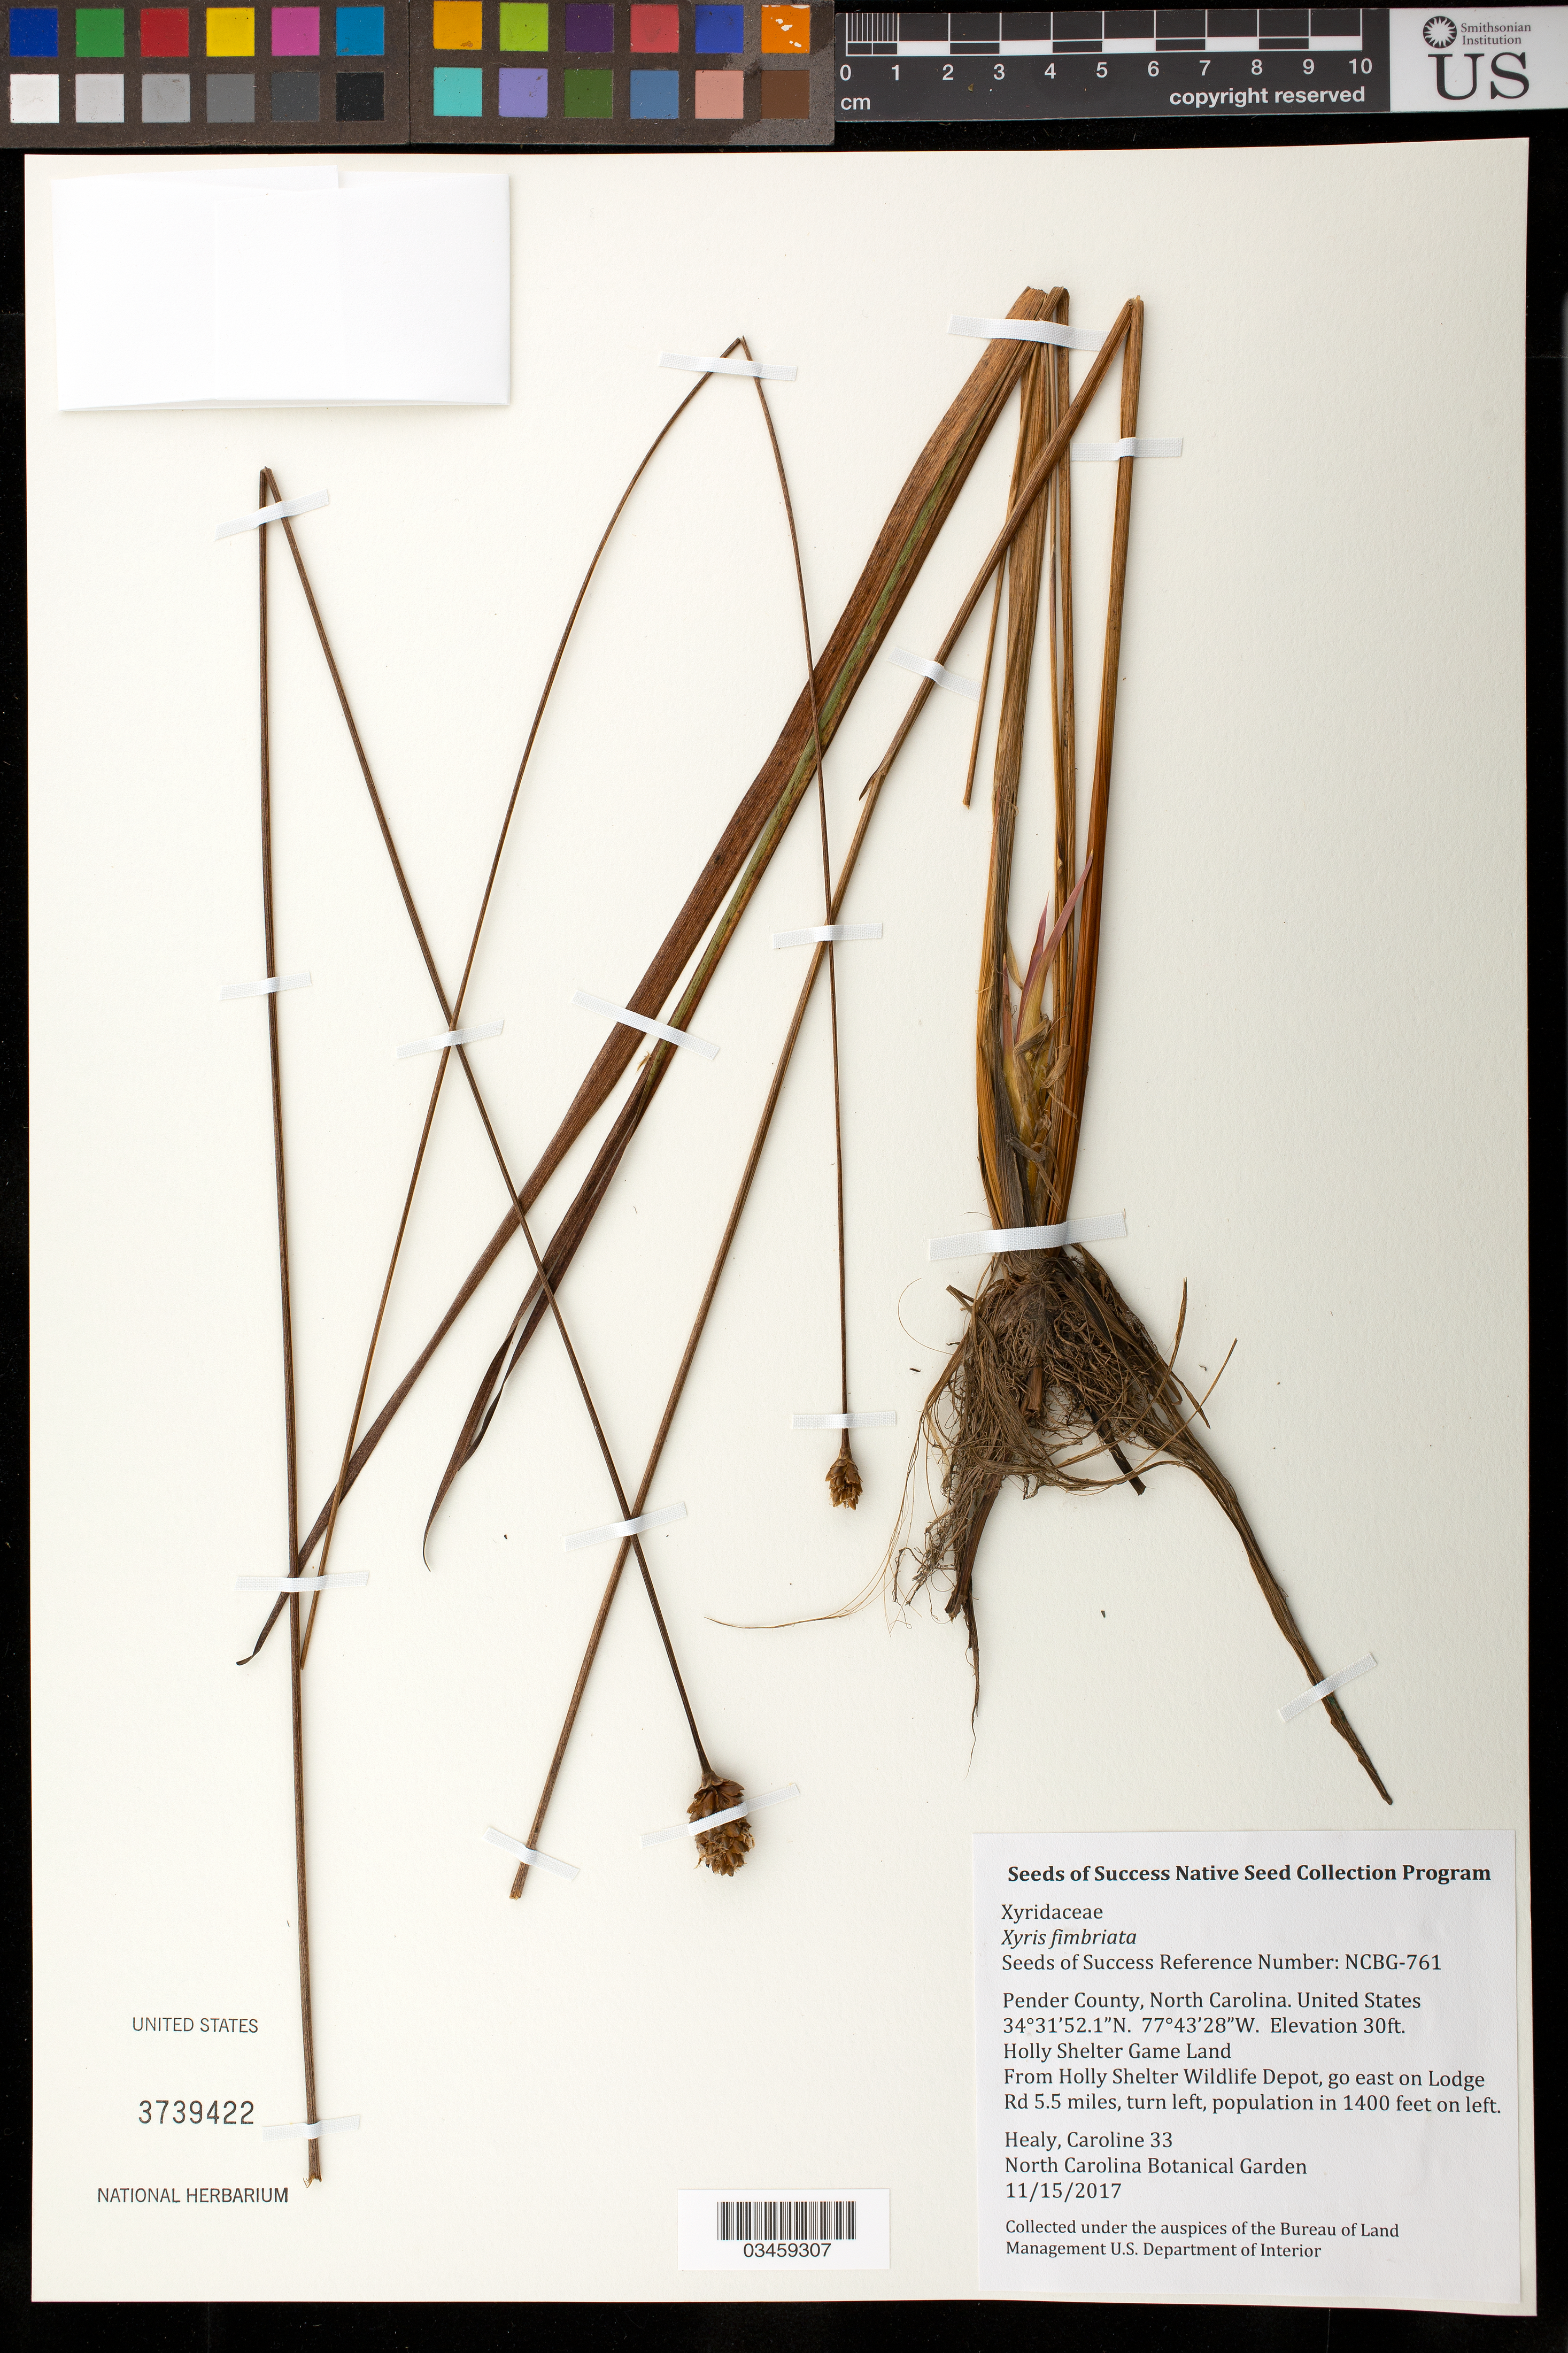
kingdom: Plantae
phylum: Tracheophyta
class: Liliopsida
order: Poales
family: Xyridaceae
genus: Xyris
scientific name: Xyris fimbriata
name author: Elliott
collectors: C. Healy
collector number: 33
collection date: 2017-11-15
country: United States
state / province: North Carolina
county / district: Pender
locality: Holly Shelter Game Land, east on Lodge Rd 5.5 mi.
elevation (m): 9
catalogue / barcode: US 3739422